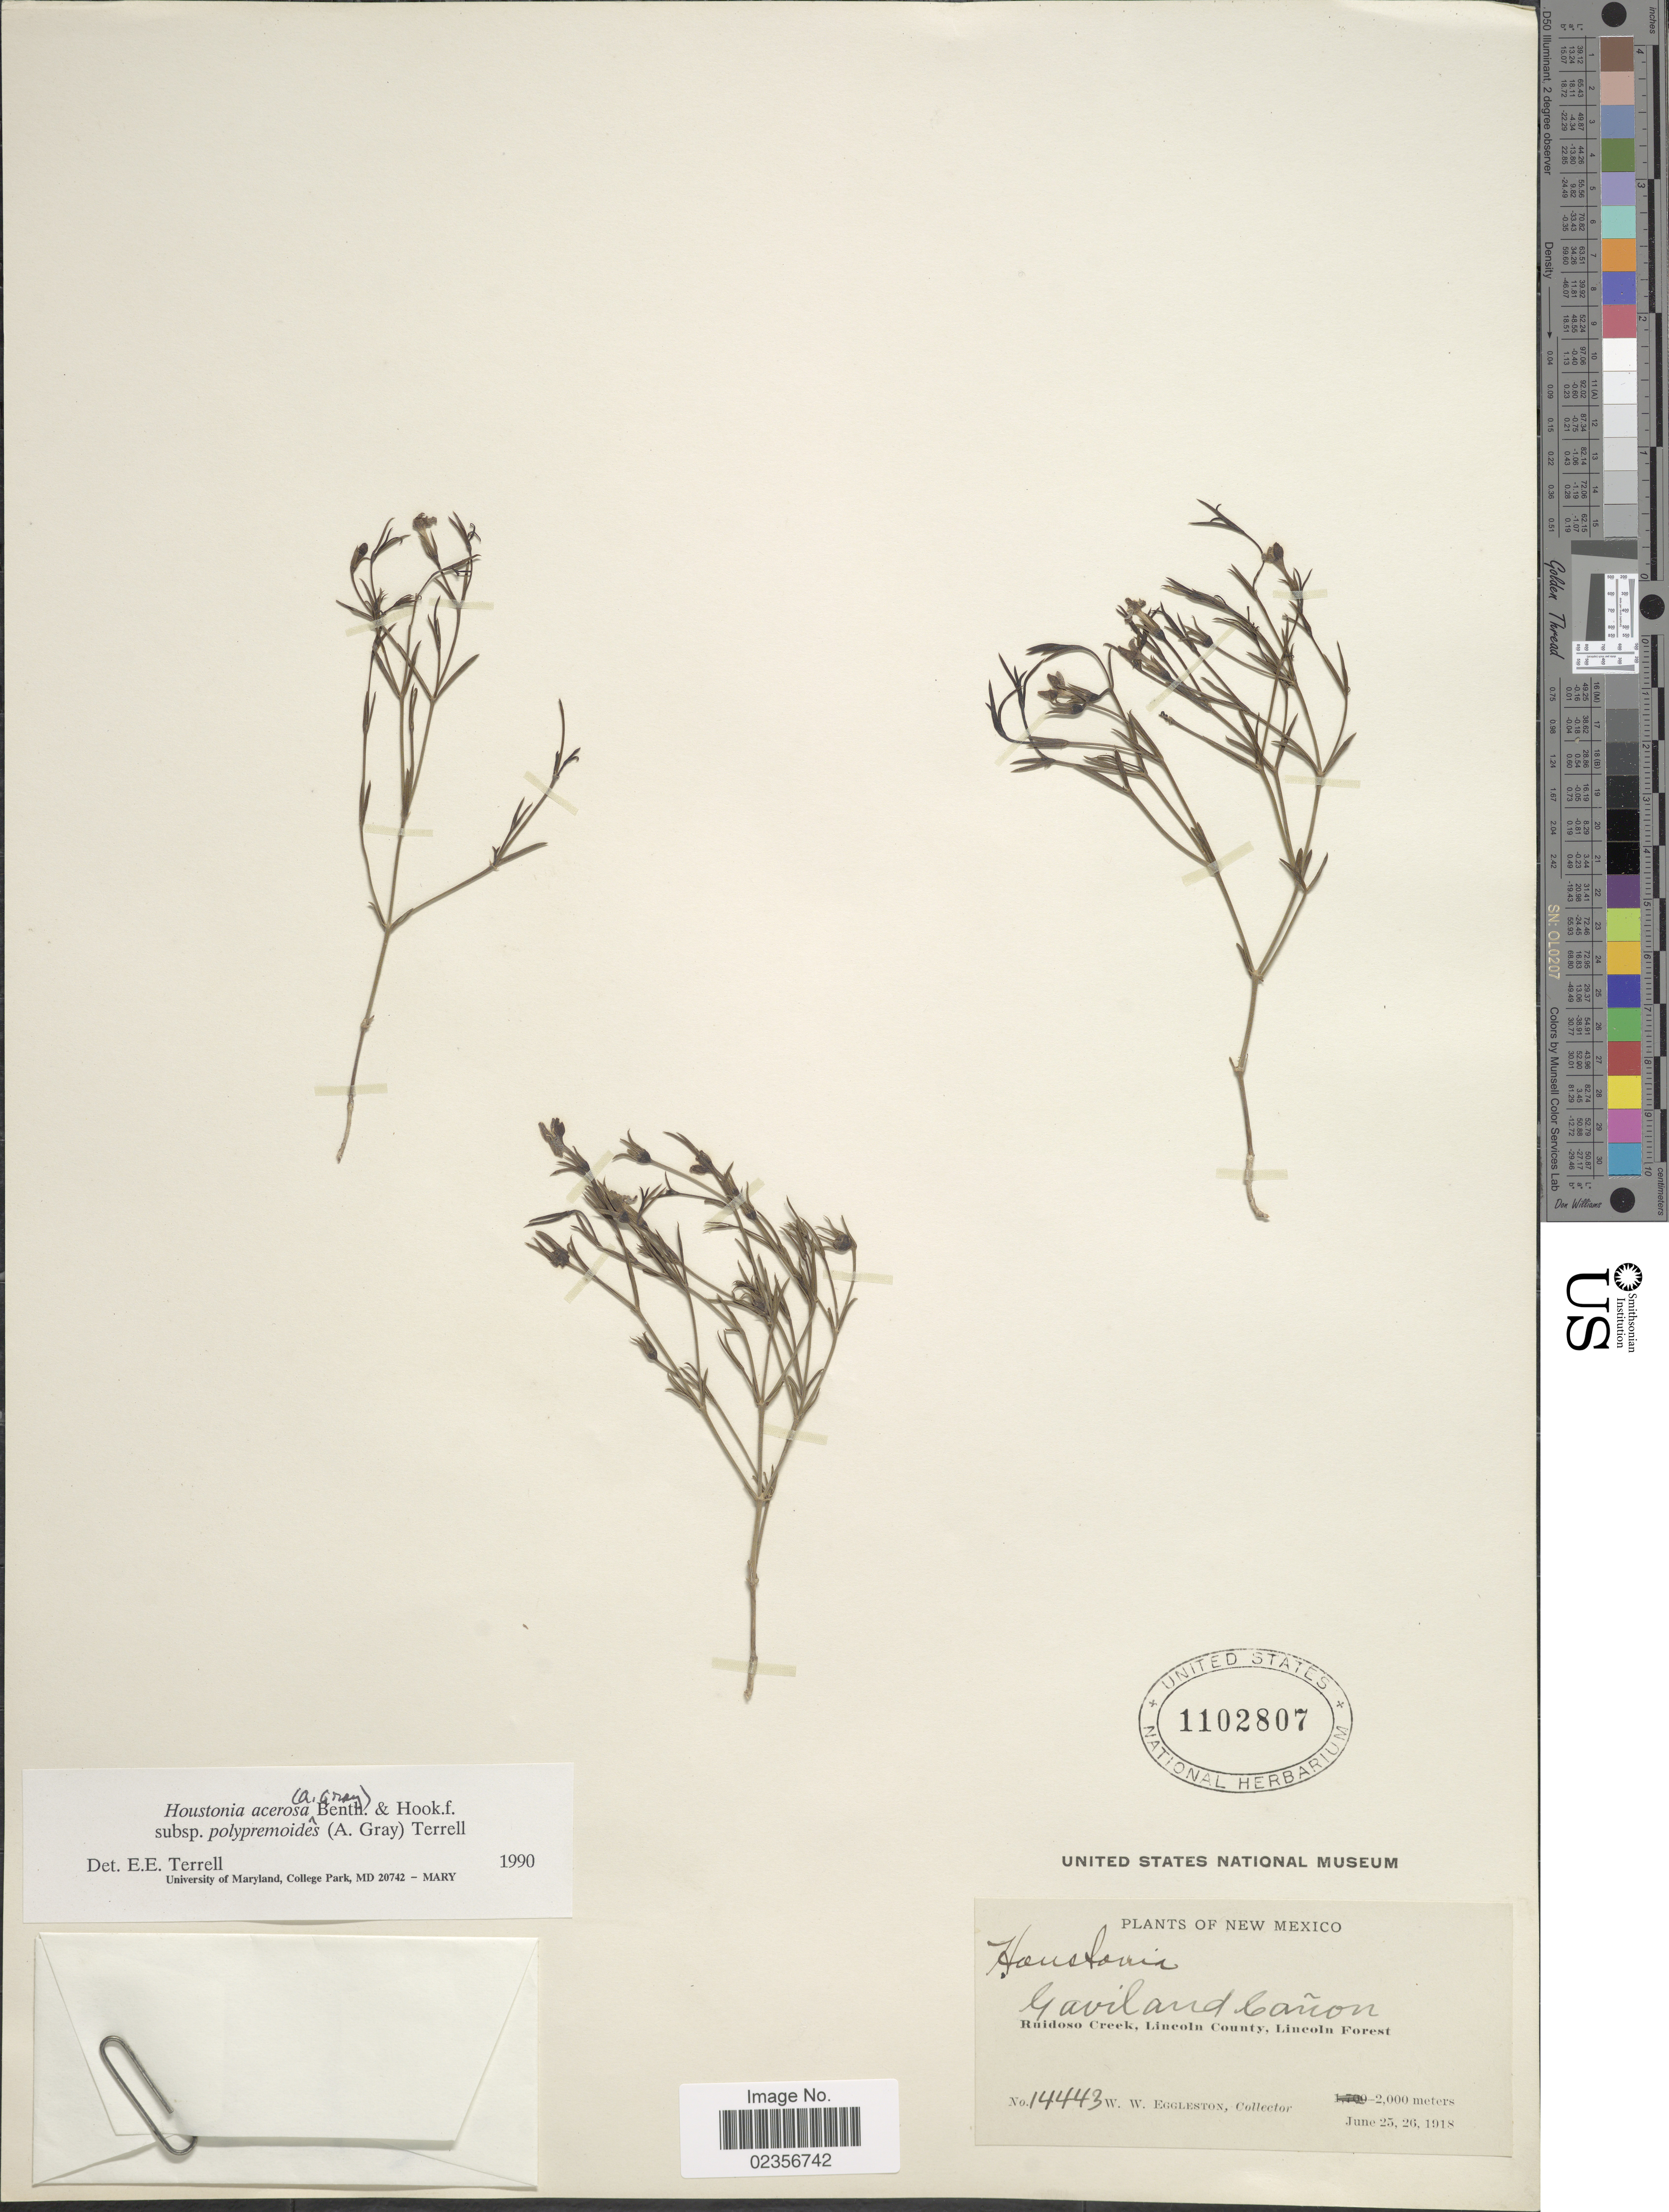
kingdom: Plantae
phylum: Tracheophyta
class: Magnoliopsida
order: Gentianales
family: Rubiaceae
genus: Houstonia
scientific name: Houstonia acerosa var. polypremoides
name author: (A. Gray) Terrell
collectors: W. W. Eggleston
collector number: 14443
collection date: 1918-06-25/1918-06-26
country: United States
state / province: New Mexico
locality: Gaviland Cañon. Ruidoso Creek, Lincoln County, Lincoln Forest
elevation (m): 2000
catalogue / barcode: US 1102807